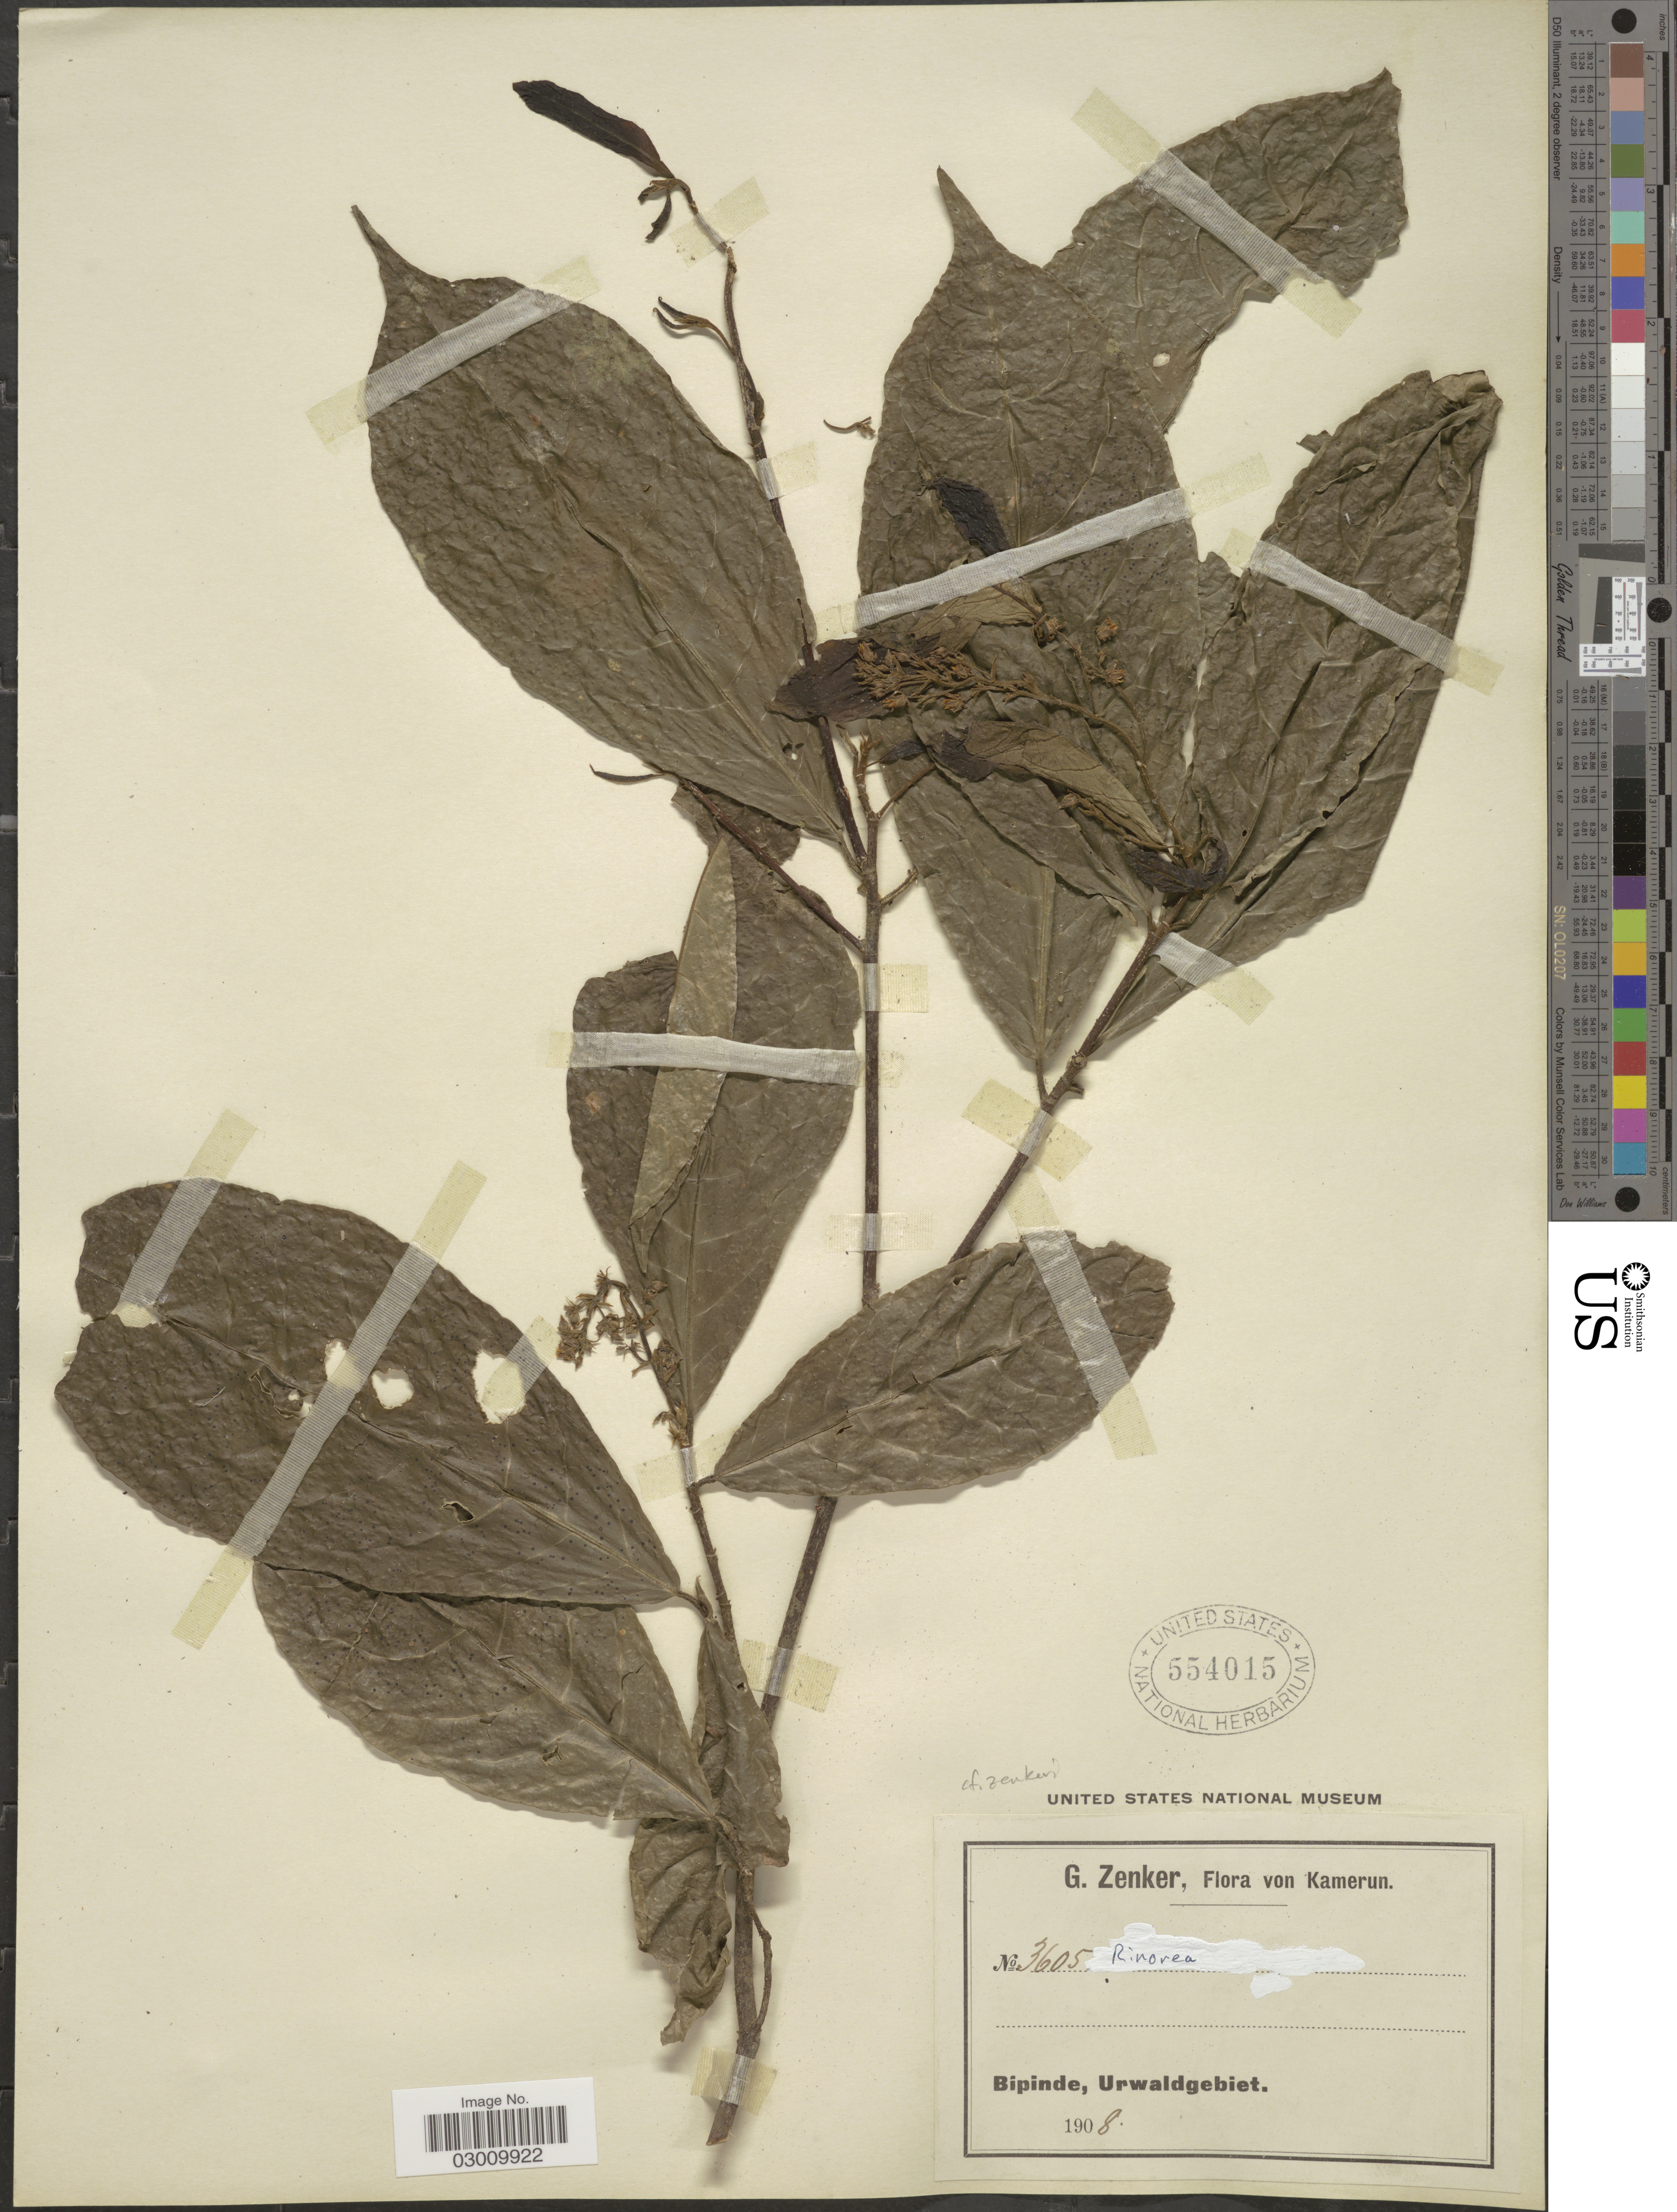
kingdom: Plantae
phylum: Tracheophyta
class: Magnoliopsida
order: Malpighiales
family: Violaceae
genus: Rinorea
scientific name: Rinorea zenkeri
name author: Engl.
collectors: G. A. Zenker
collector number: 3605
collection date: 1908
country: Cameroon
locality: Kamerun. Bipinde, Urwaldgebiet.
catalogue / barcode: US 554015